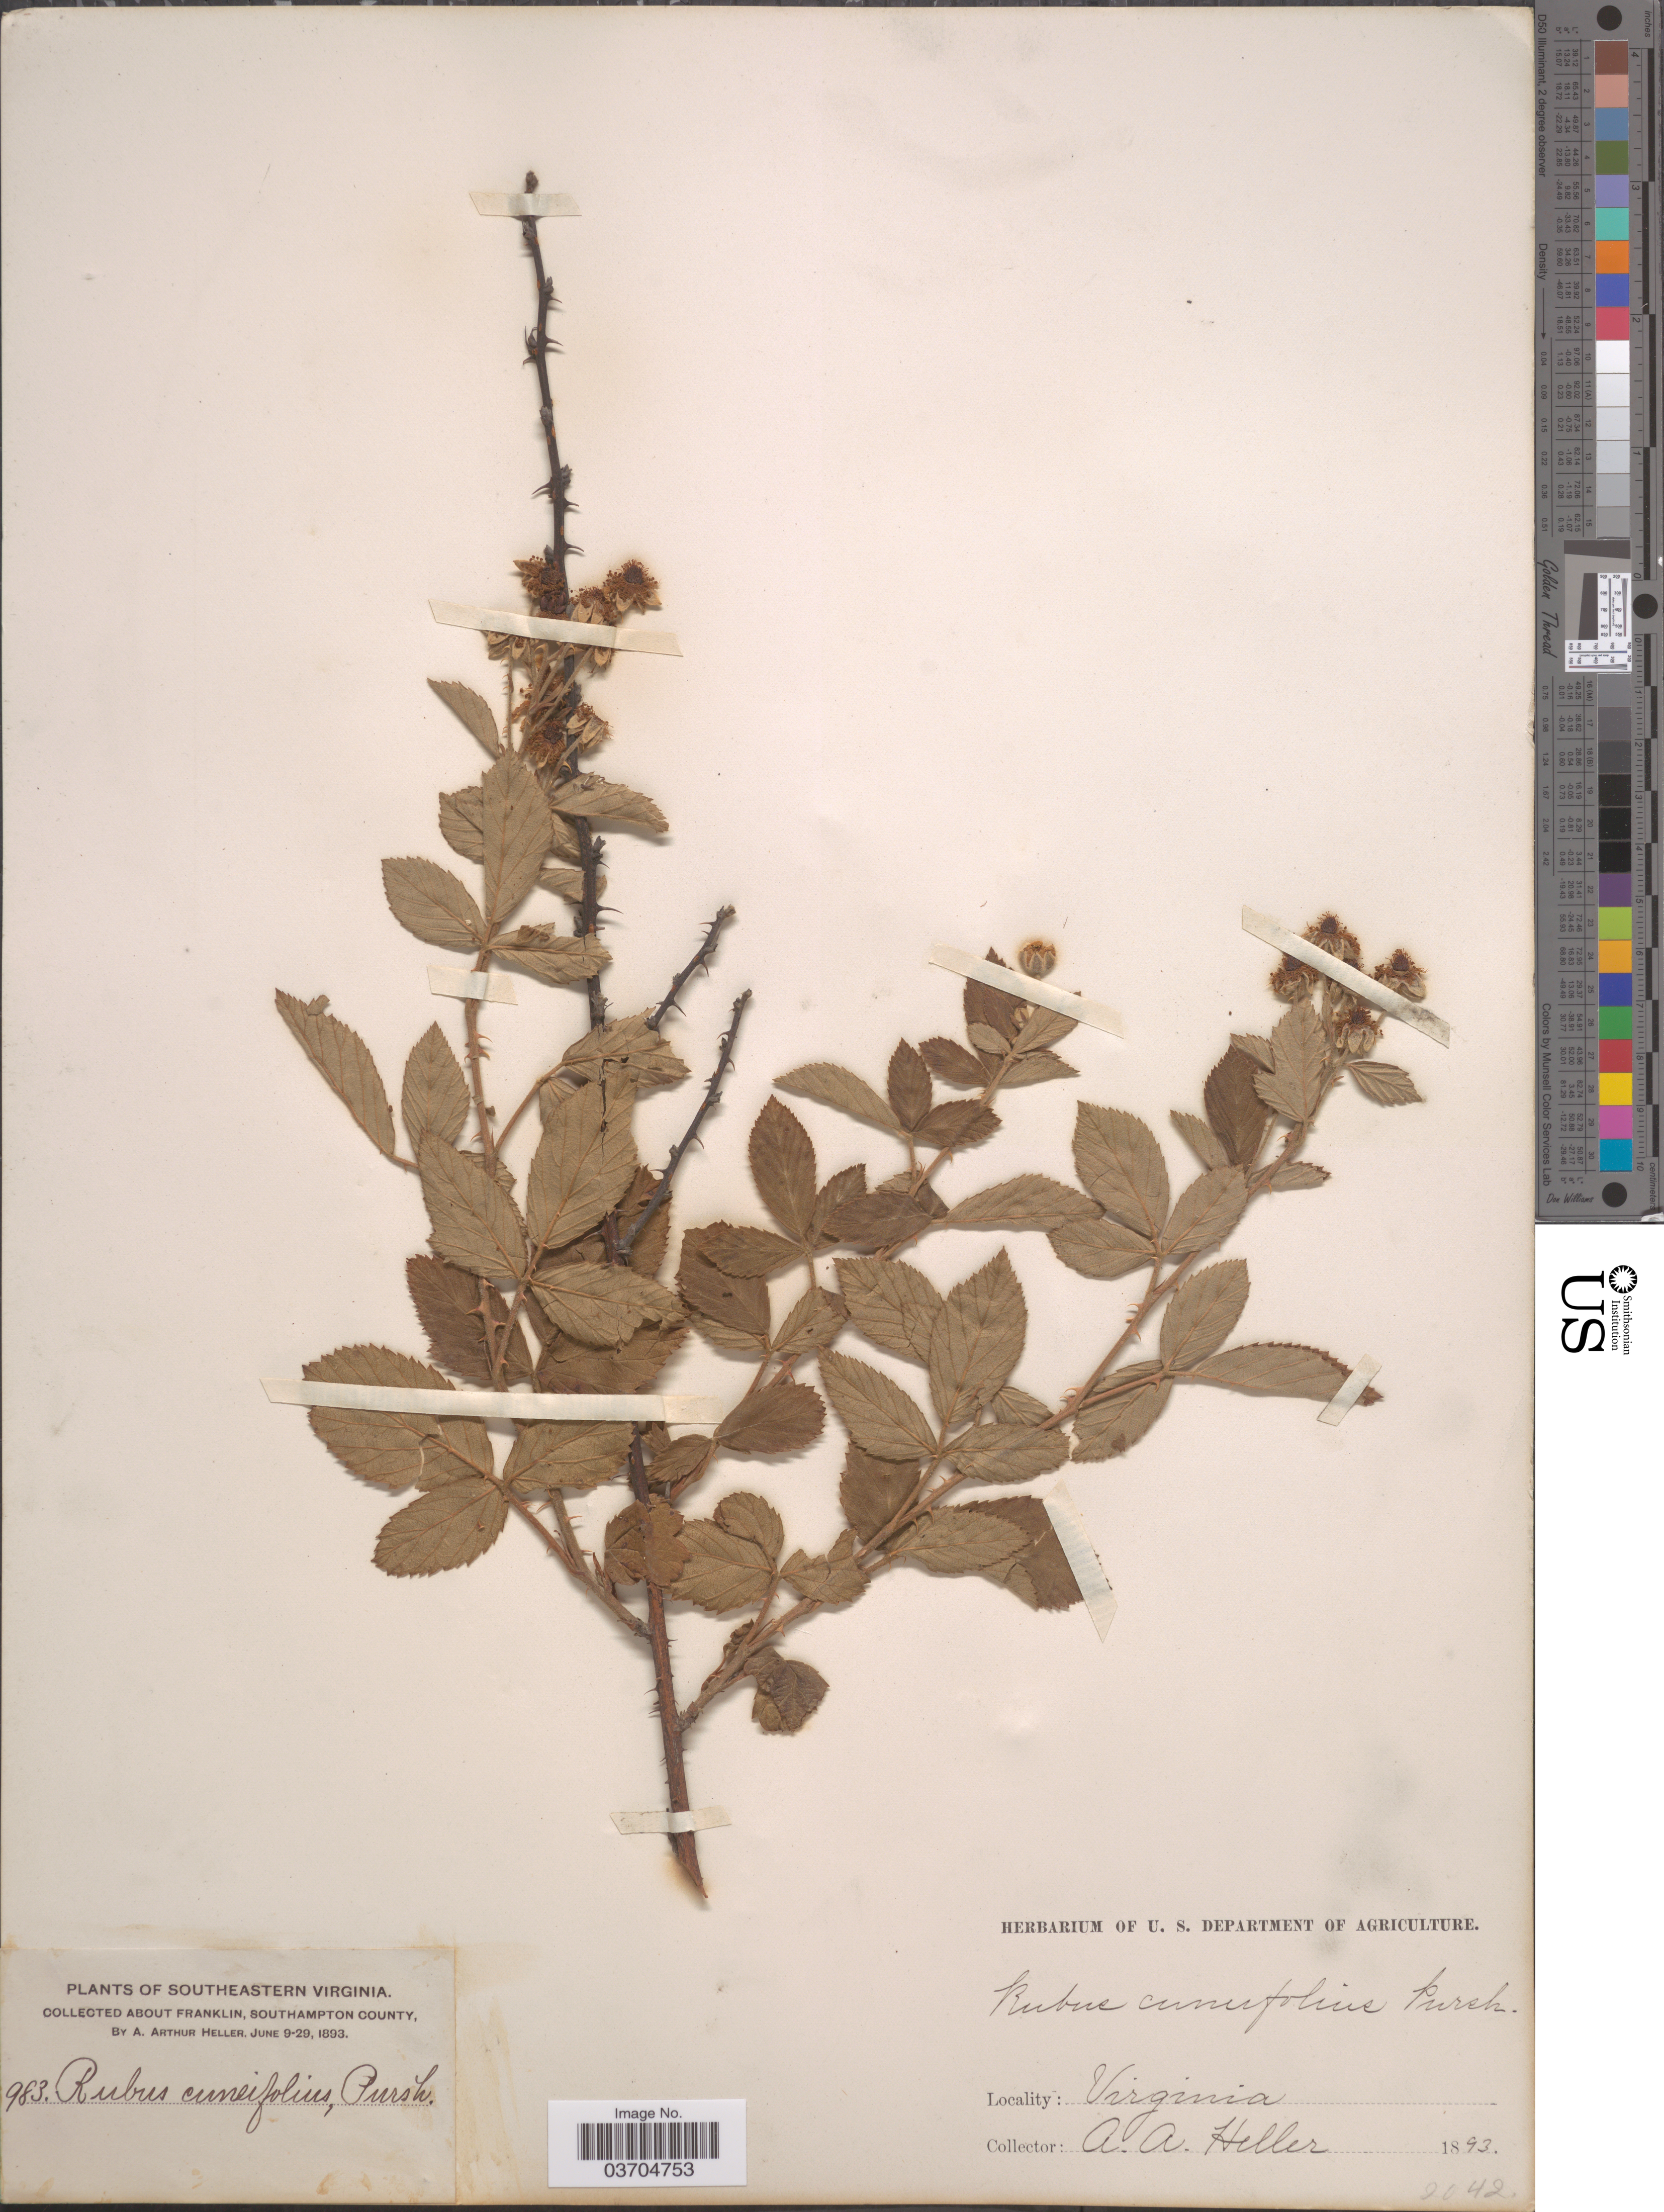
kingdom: Plantae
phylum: Tracheophyta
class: Magnoliopsida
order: Rosales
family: Rosaceae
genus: Rubus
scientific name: Rubus cuneifolius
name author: Pursh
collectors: A. A. Heller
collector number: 983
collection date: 1893-06-09/1893-06-29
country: United States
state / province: Virginia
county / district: Southampton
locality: Southeastern Virginia. About Franklin, Southampton County.